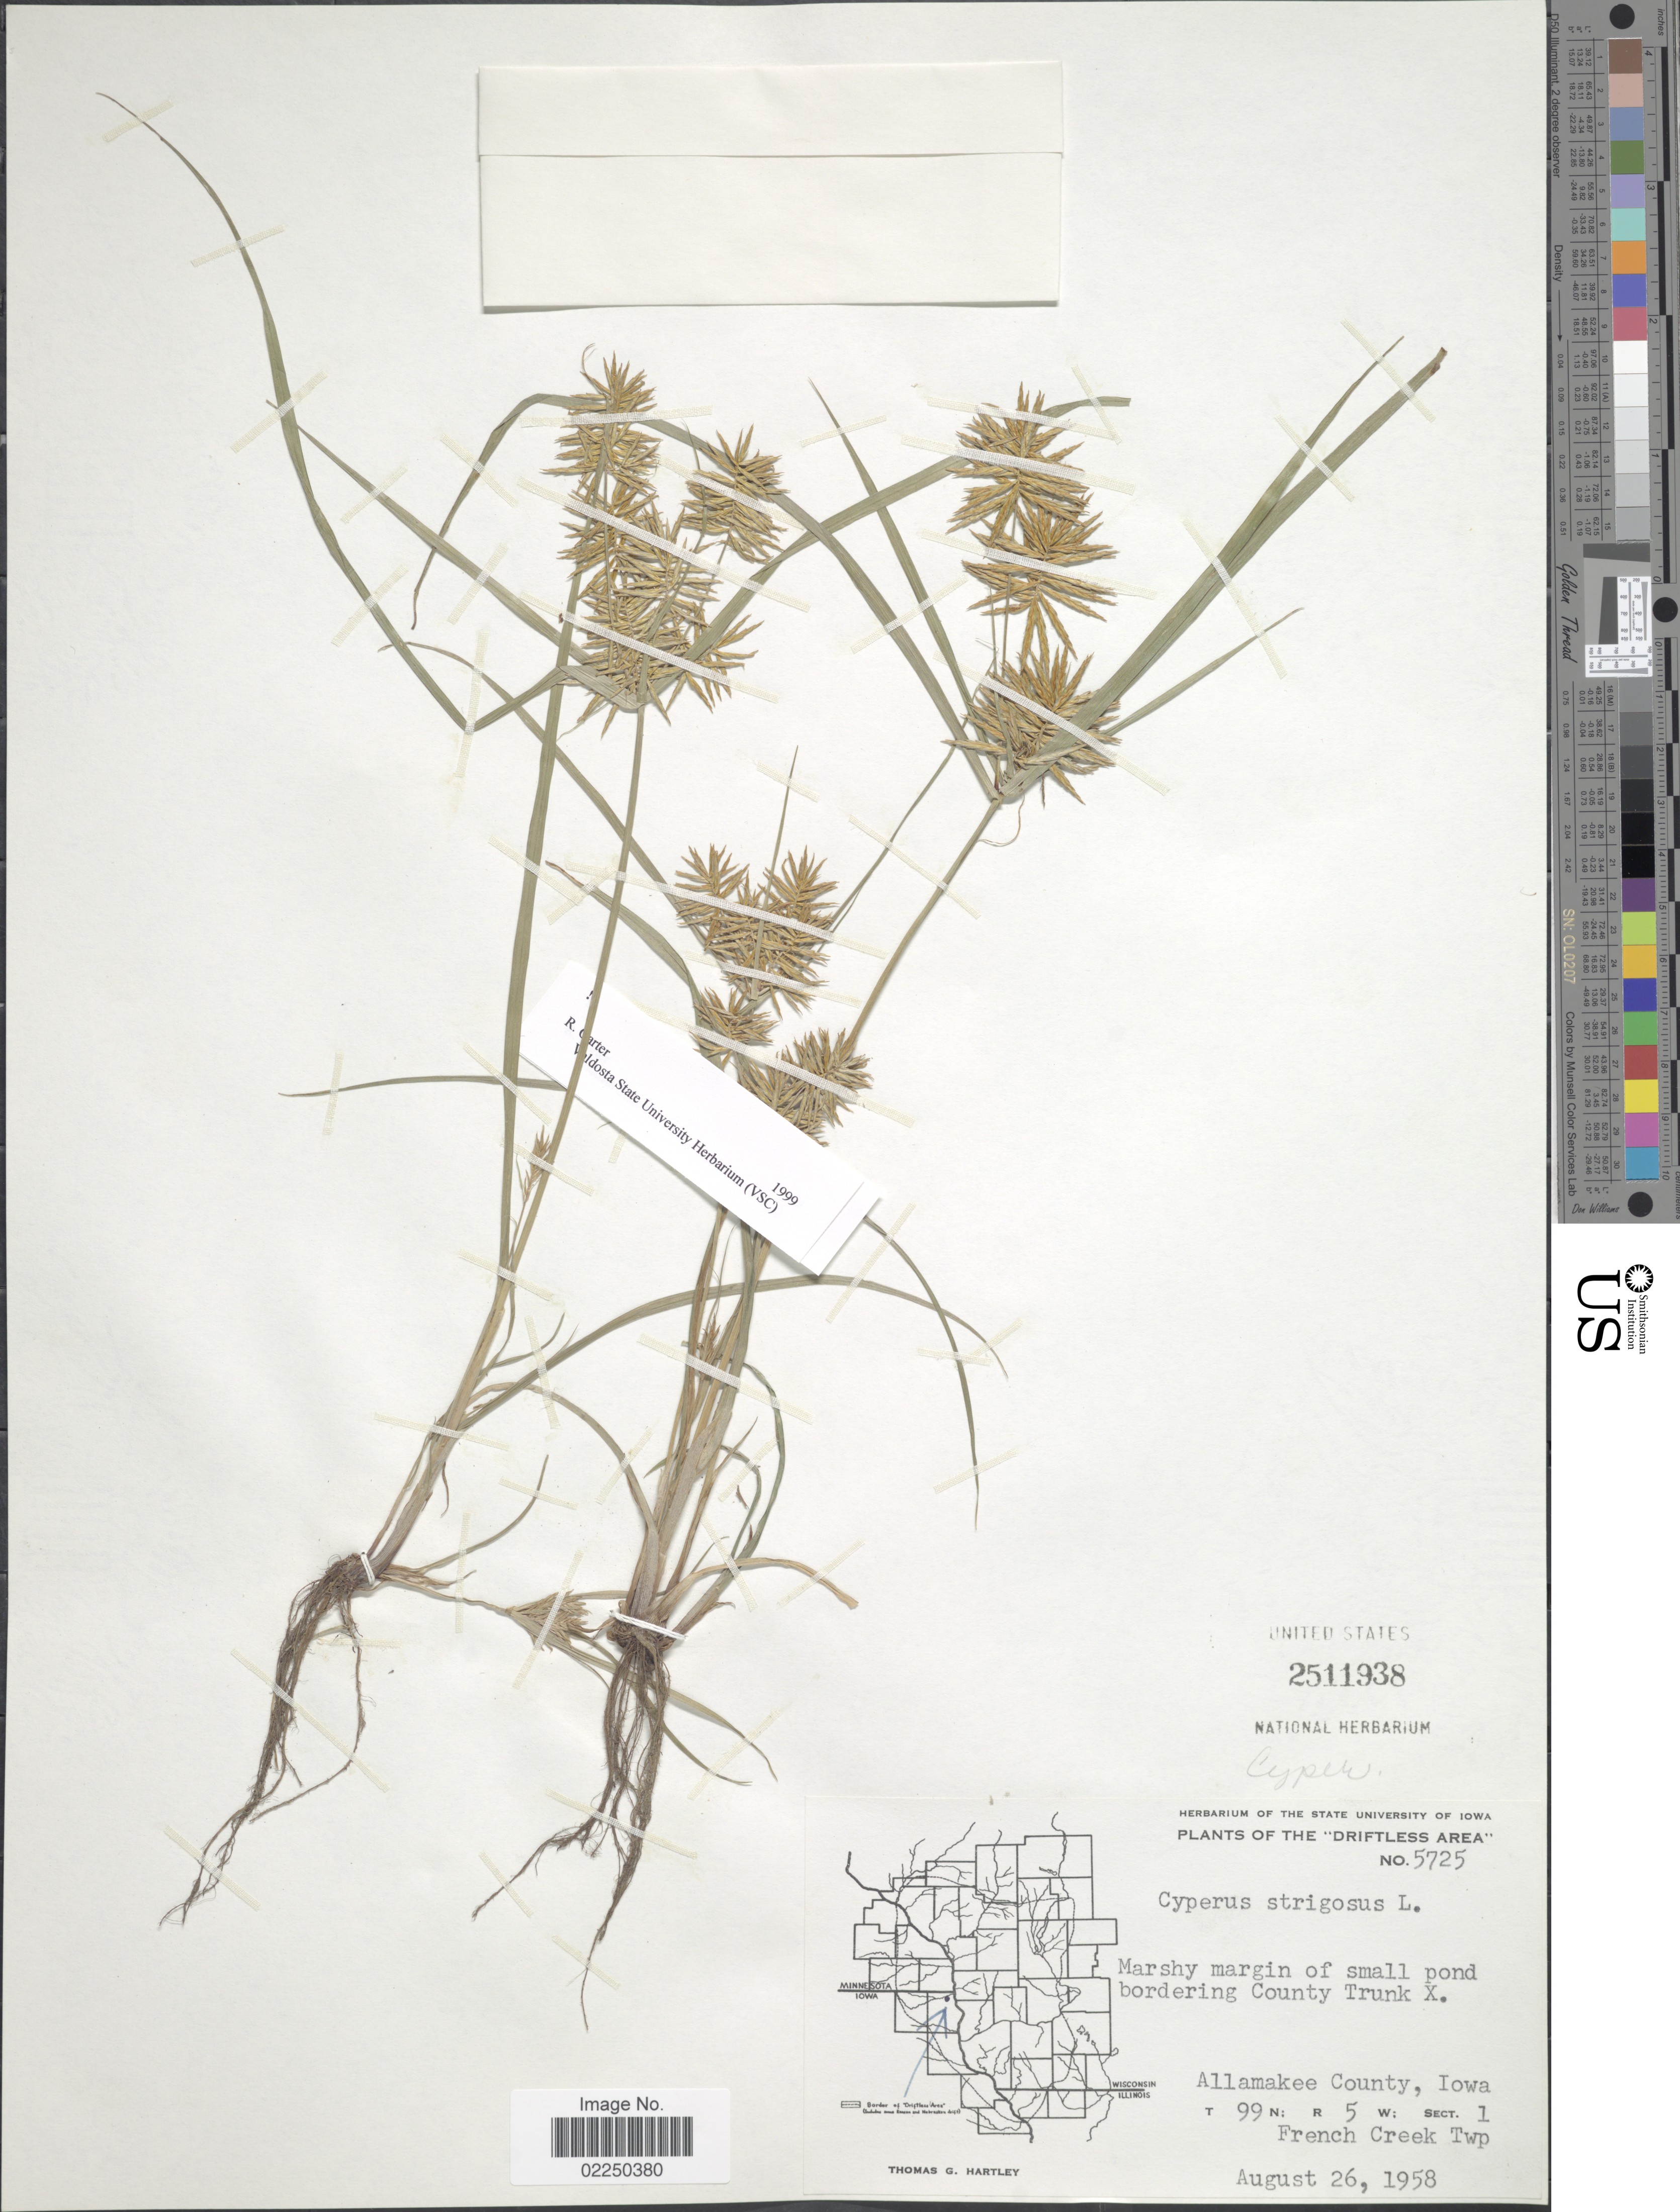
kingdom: Plantae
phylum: Tracheophyta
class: Liliopsida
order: Poales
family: Cyperaceae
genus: Cyperus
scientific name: Cyperus strigosus L.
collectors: T. G. Hartley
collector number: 5725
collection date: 1958-08-26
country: United States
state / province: Iowa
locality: Driftless Area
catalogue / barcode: US 2511938